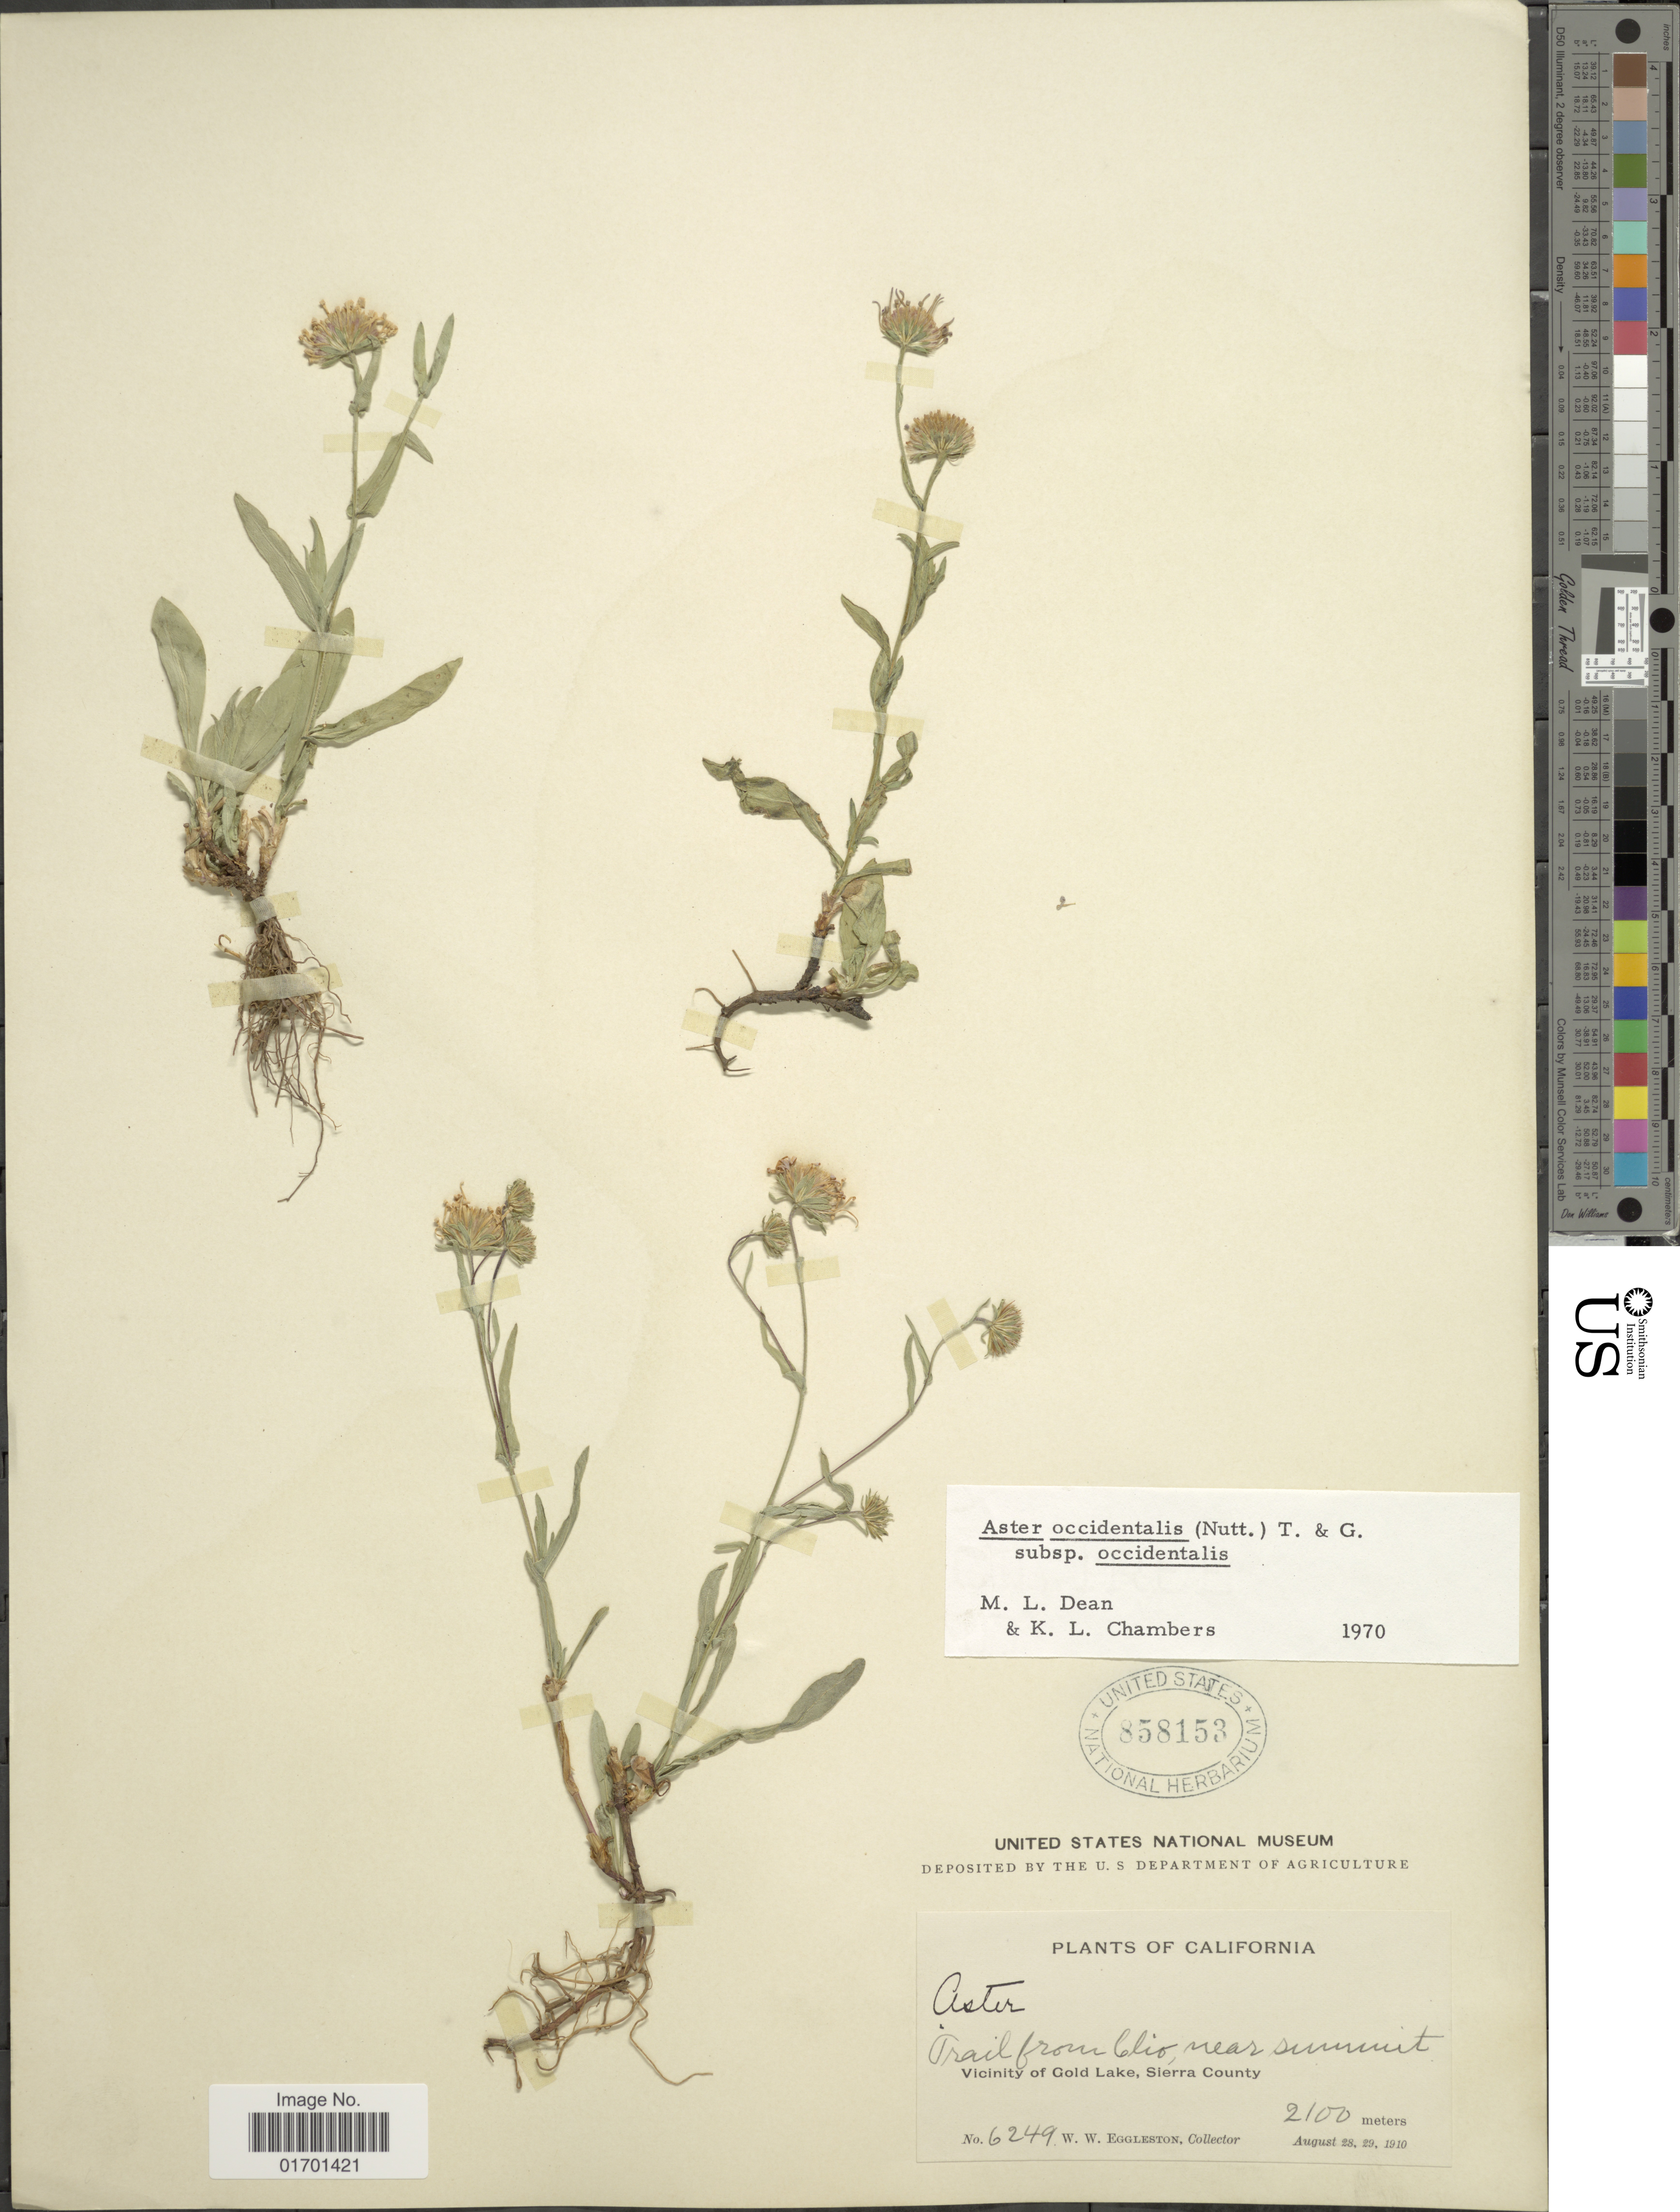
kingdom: Plantae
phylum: Tracheophyta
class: Magnoliopsida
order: Asterales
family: Asteraceae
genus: Symphyotrichum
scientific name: Symphyotrichum spathulatum var. spathulatum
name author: (Lindl.) G.L. Nesom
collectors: W. W. Eggleston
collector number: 6249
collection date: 1910-08-28/1910-08-29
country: United States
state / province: California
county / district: Sierra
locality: Trail from Clio, near summit Vicinity of Gold Lake, Sierra County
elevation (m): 2100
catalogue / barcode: US 858153